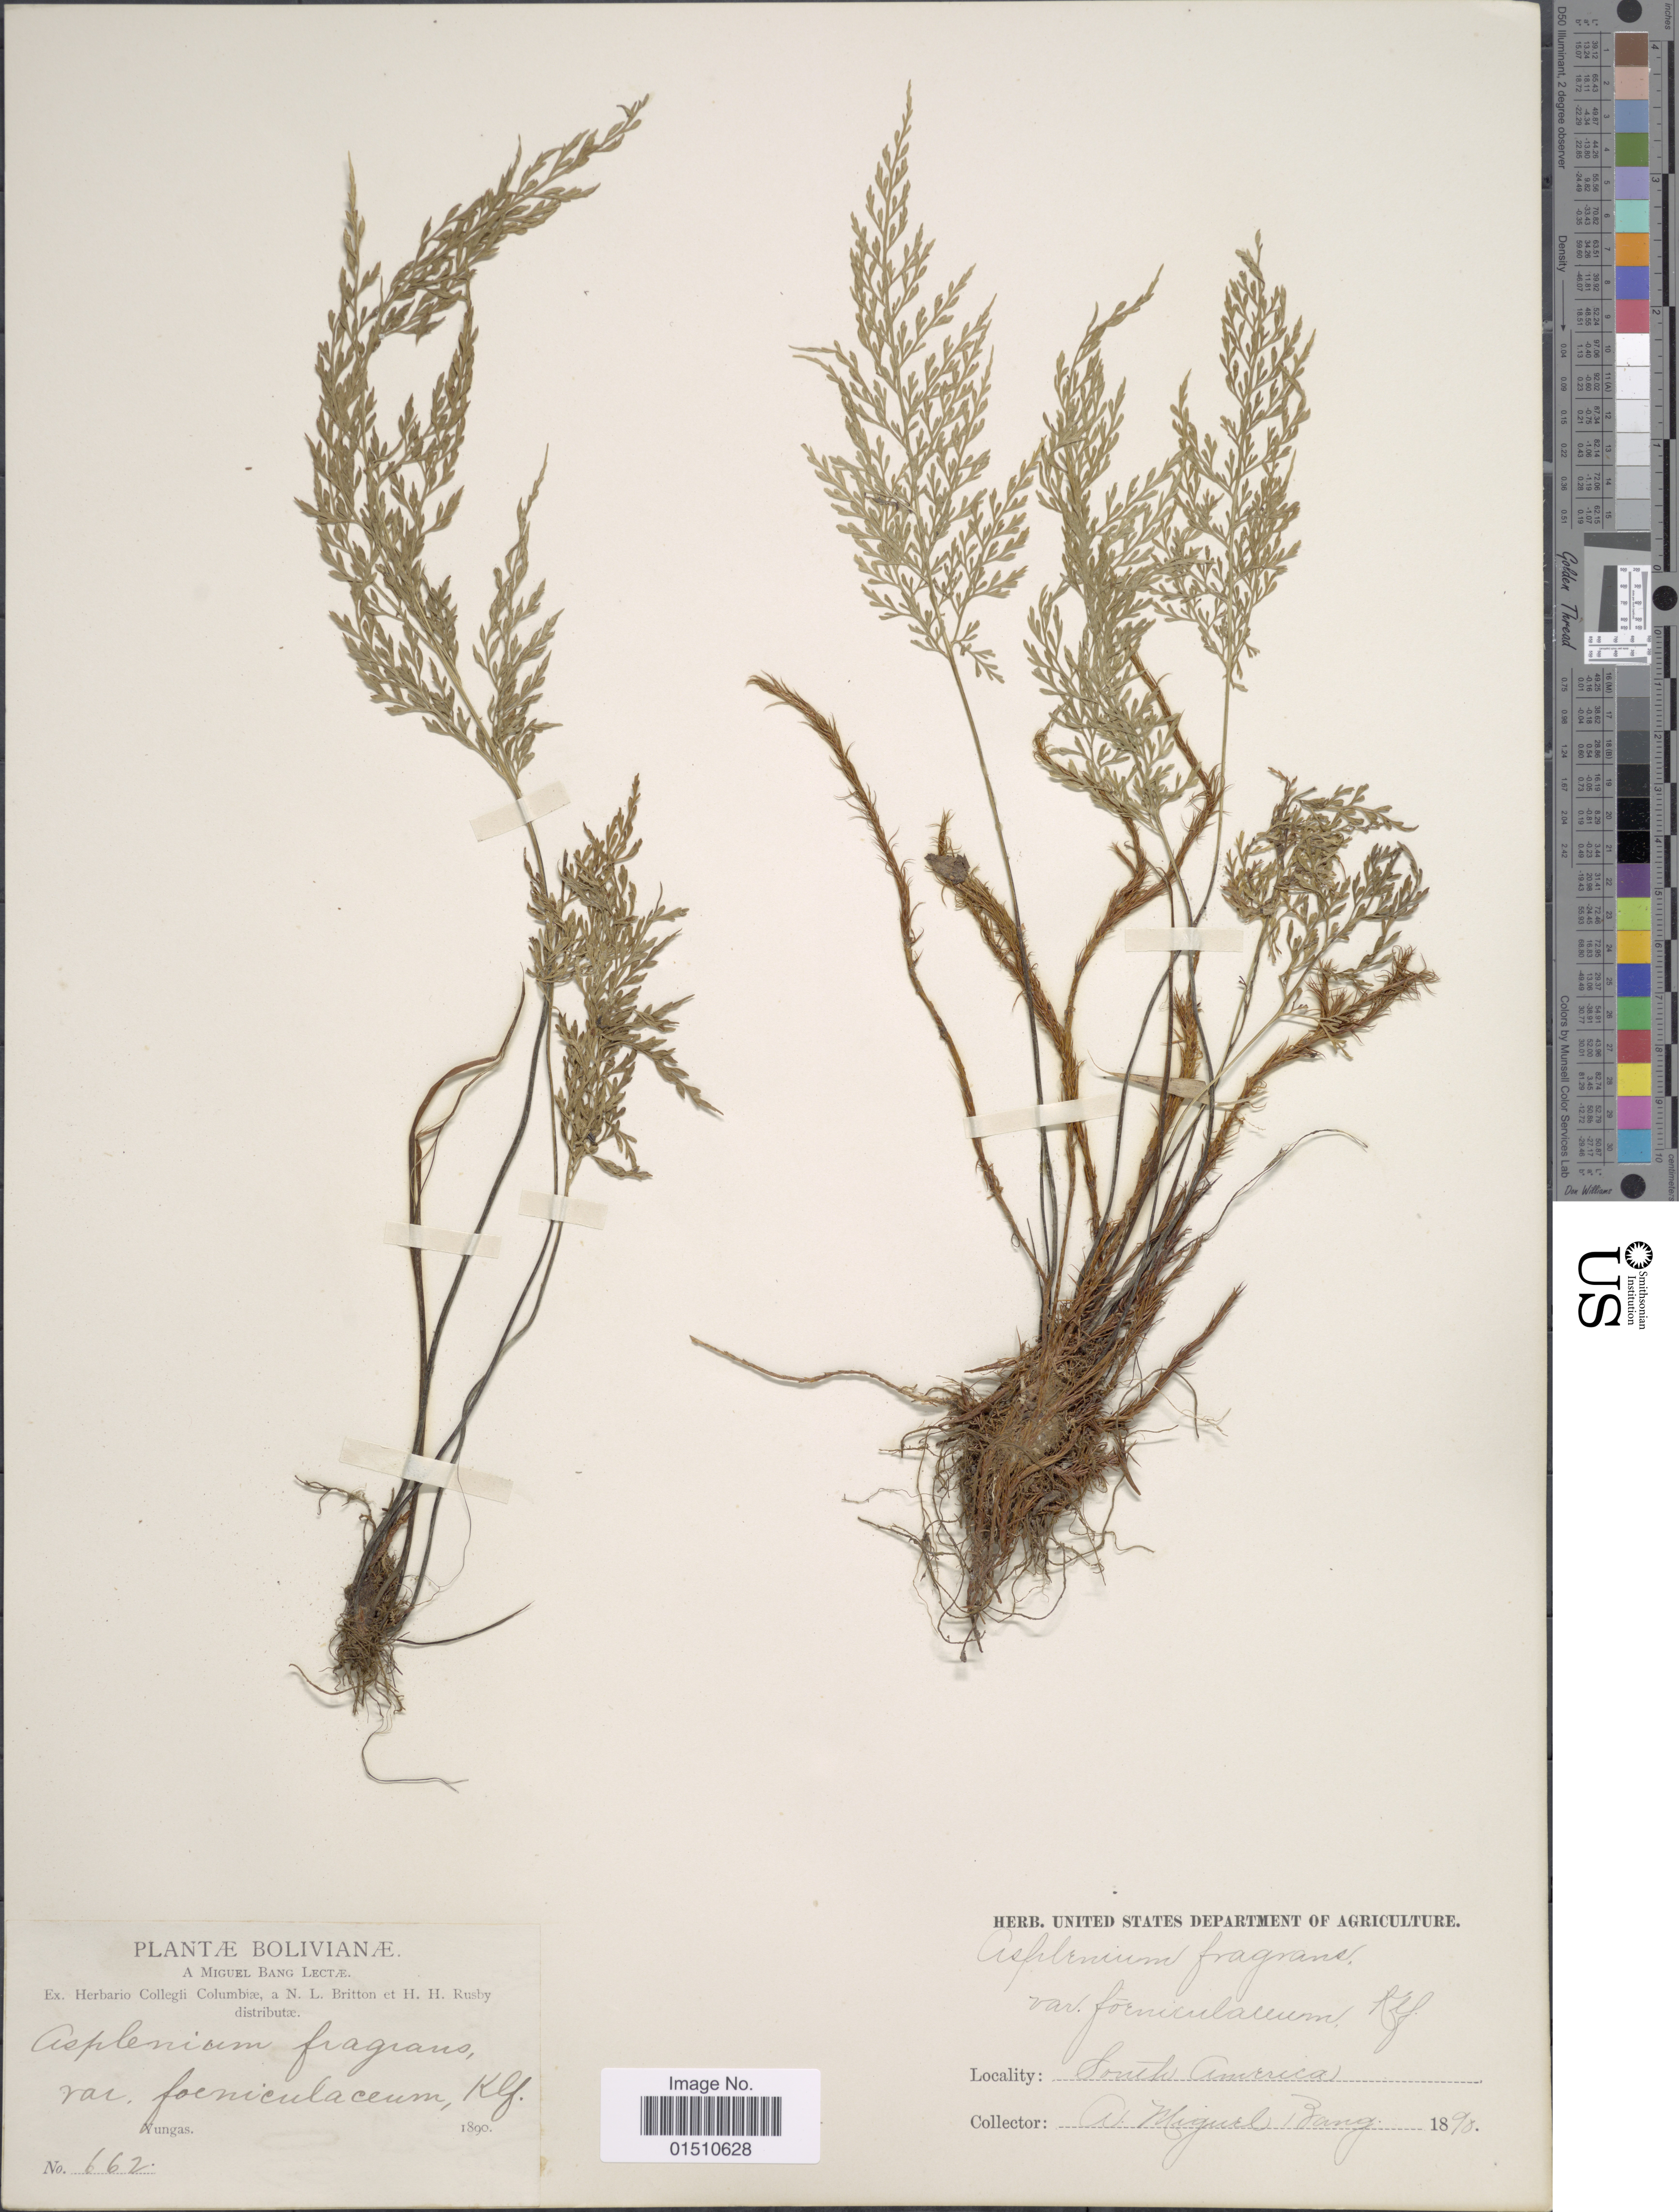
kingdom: Plantae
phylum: Tracheophyta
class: Polypodiopsida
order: Polypodiales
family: Aspleniaceae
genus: Asplenium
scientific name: Asplenium cuspidatum var. foeniculaceum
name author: (Kunth) C.V. Morton & Lellinger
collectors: M. Bang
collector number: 662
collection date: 1890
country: Bolivia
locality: Bolivianæ, South America. Yungas.